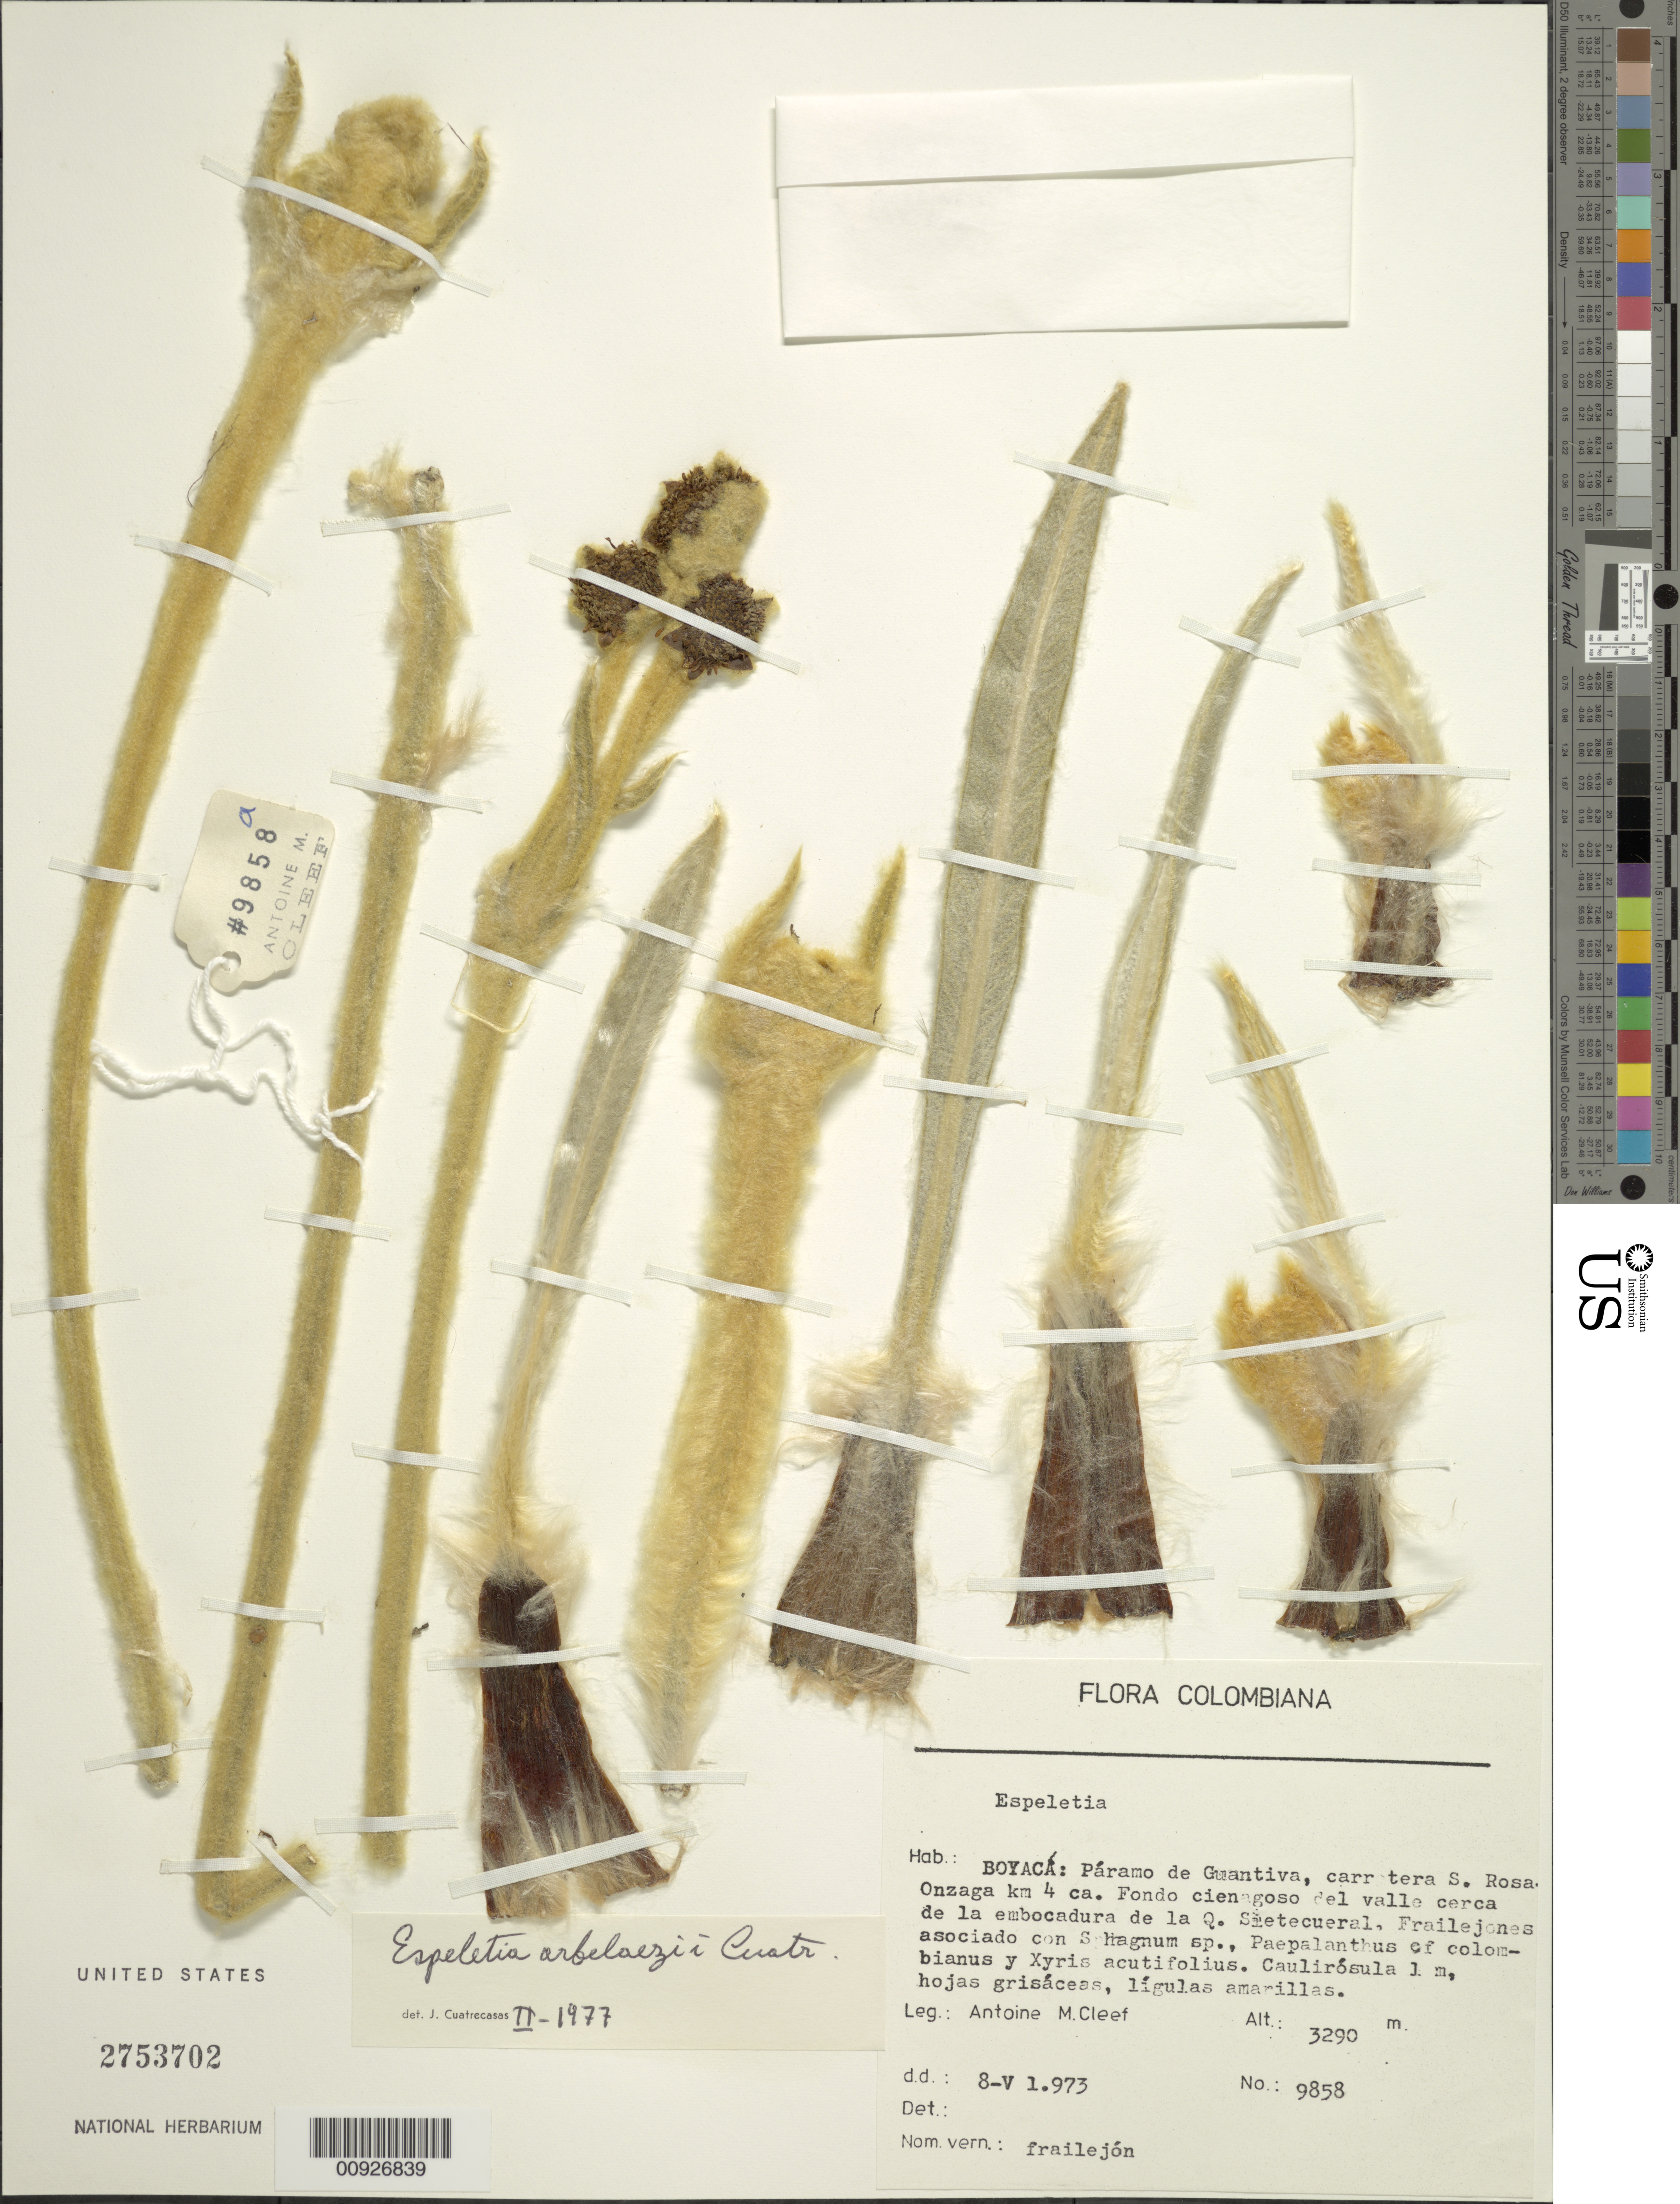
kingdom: Plantae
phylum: Tracheophyta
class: Magnoliopsida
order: Asterales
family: Asteraceae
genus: Espeletia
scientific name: Espeletia arbelaezii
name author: Cuatrec.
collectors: A. M. Cleef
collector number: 9858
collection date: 1973-05-08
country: Colombia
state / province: Boyacá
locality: P. de Guántiva. Páramo de Guantiva, carretera S. Rosa-Onzaga km. 4 ca. Fondo cienagoso del valle cerca de la embocadura de la Q. Sietecueral.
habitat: Fondo cienagoso del valle cerca de la embocadura de la Q. Sietecueral. Frailejones asociado con Sphagnum sp., Paepalanthus of colombianus y Xyris acutifolius.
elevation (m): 3290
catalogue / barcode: US 2753702